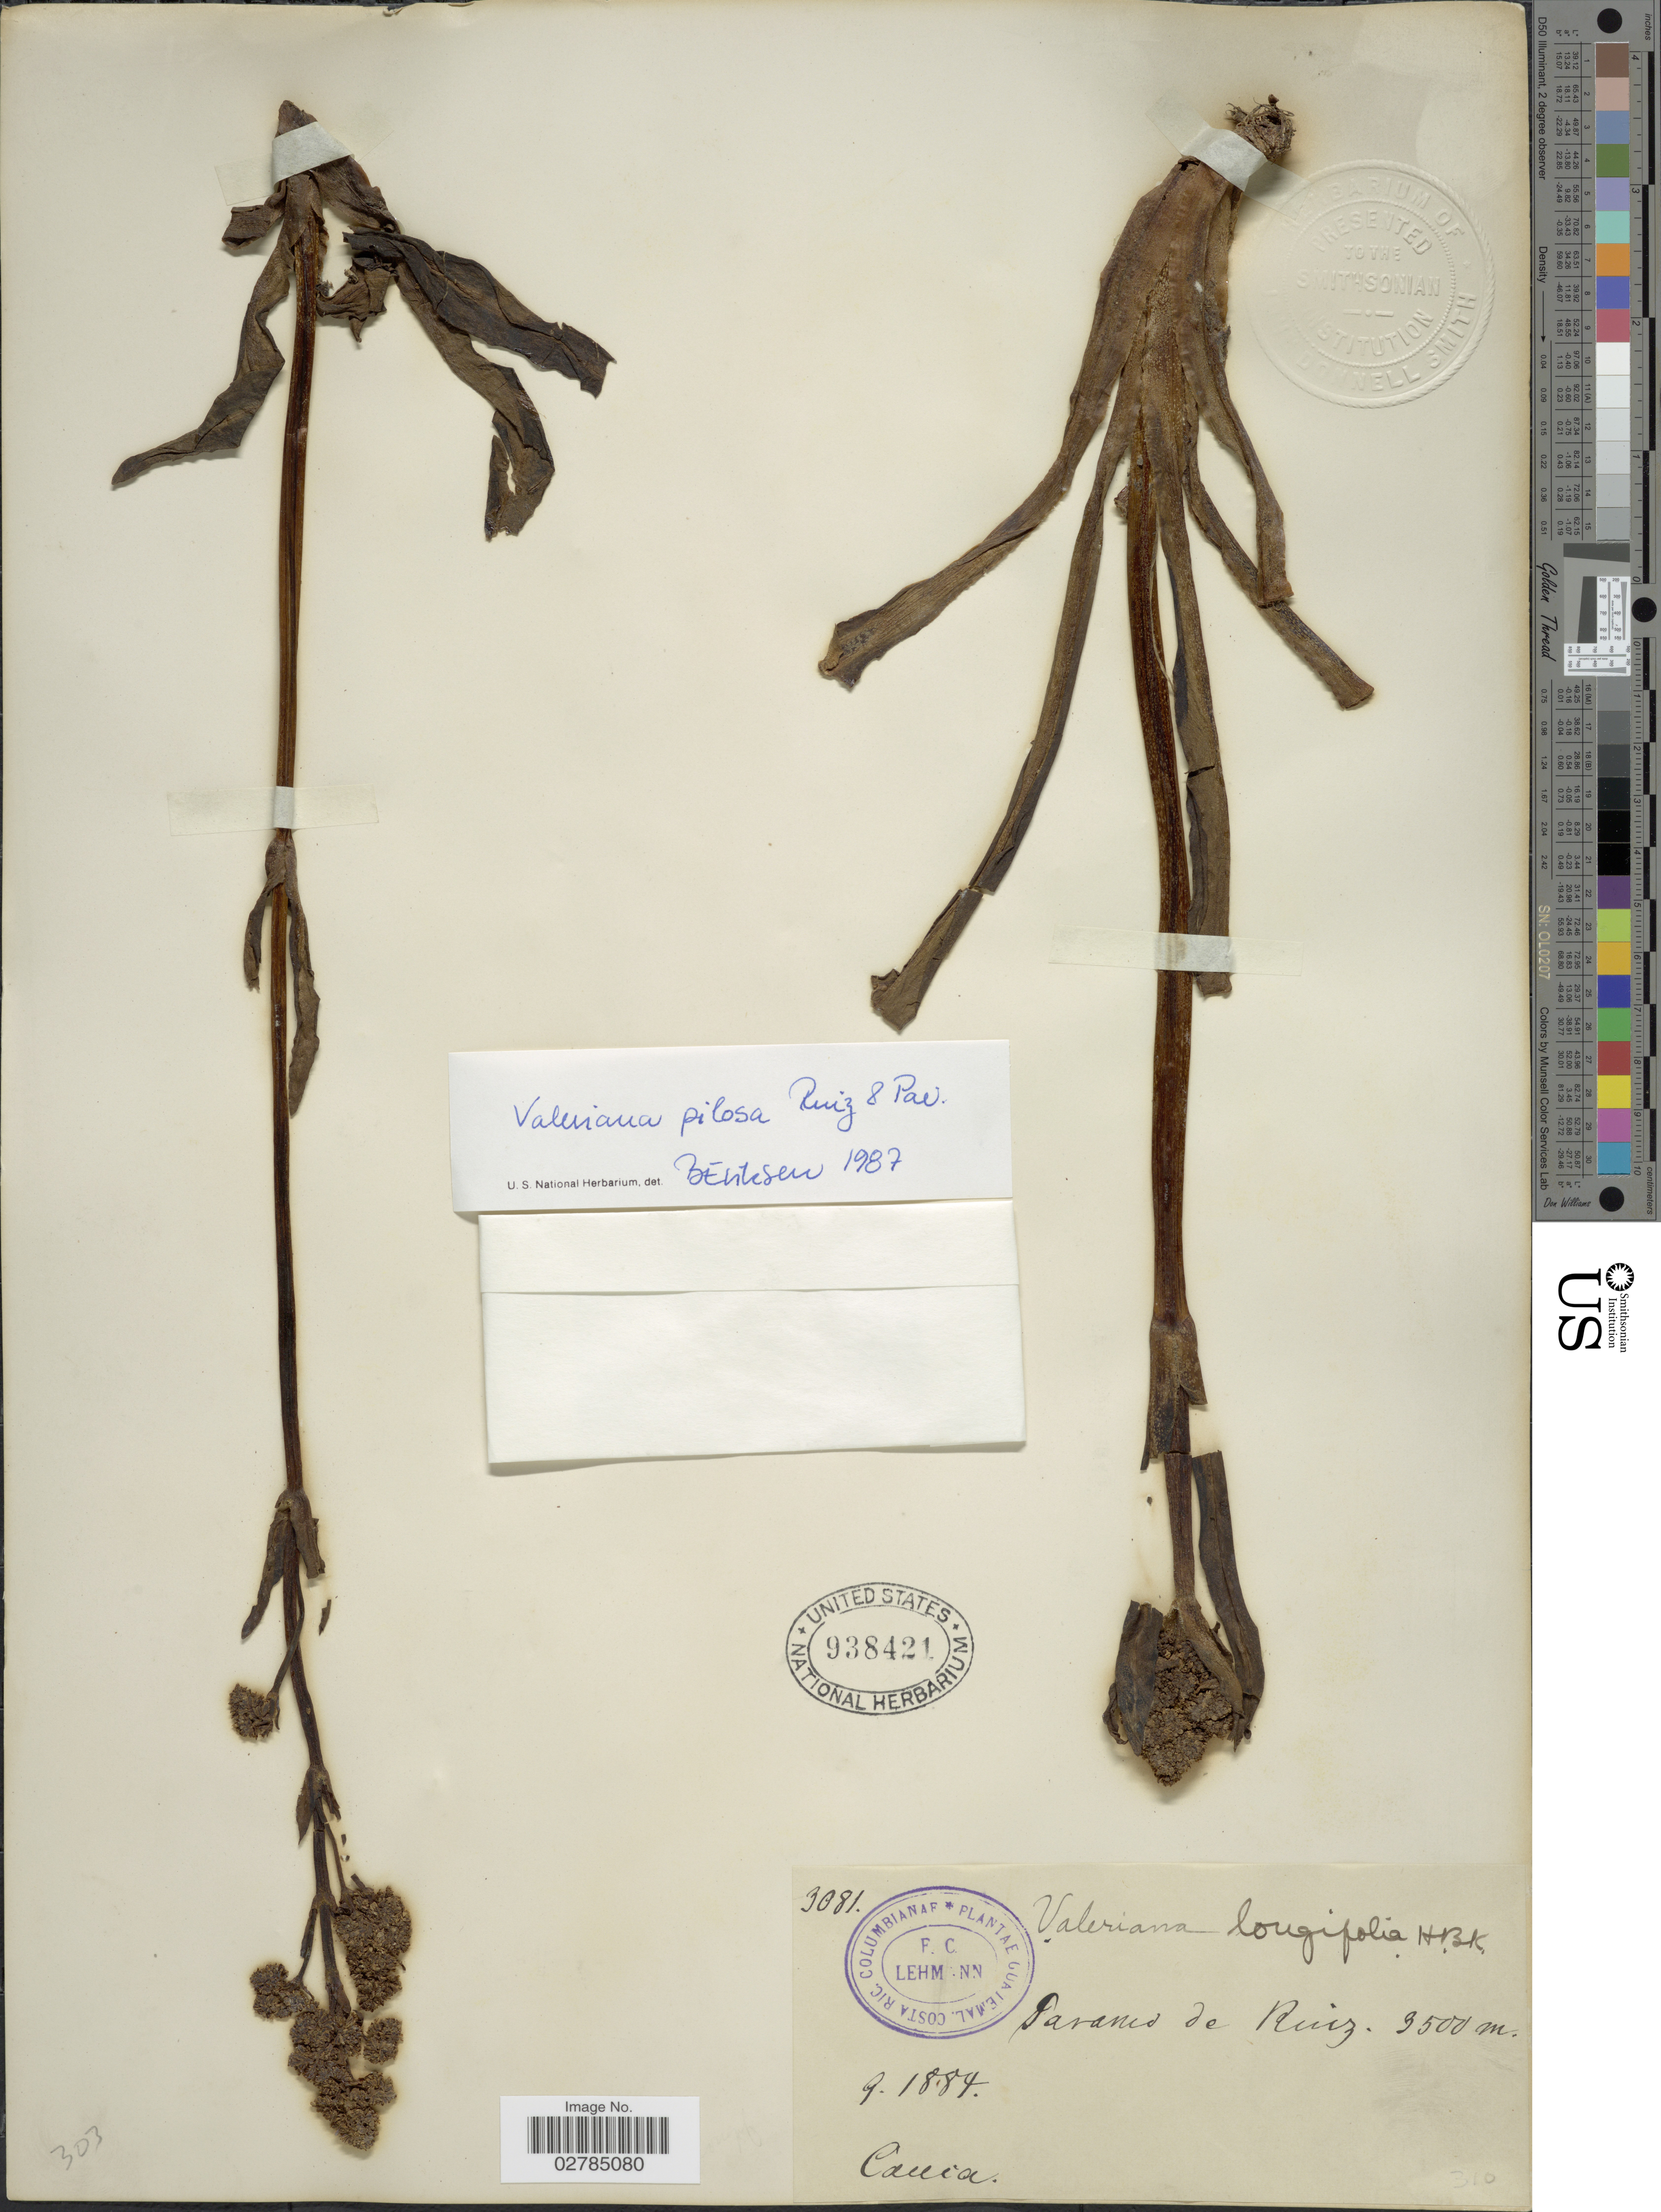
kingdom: Plantae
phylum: Tracheophyta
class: Magnoliopsida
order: Dipsacales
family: Caprifoliaceae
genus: Valeriana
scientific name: Valeriana pilosa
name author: Ruiz & Pav.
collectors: F. C. Lehmann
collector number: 3081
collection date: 1884-09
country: Colombia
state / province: Cauca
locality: Paramo de Ruiz.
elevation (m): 3500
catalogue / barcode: US 938421